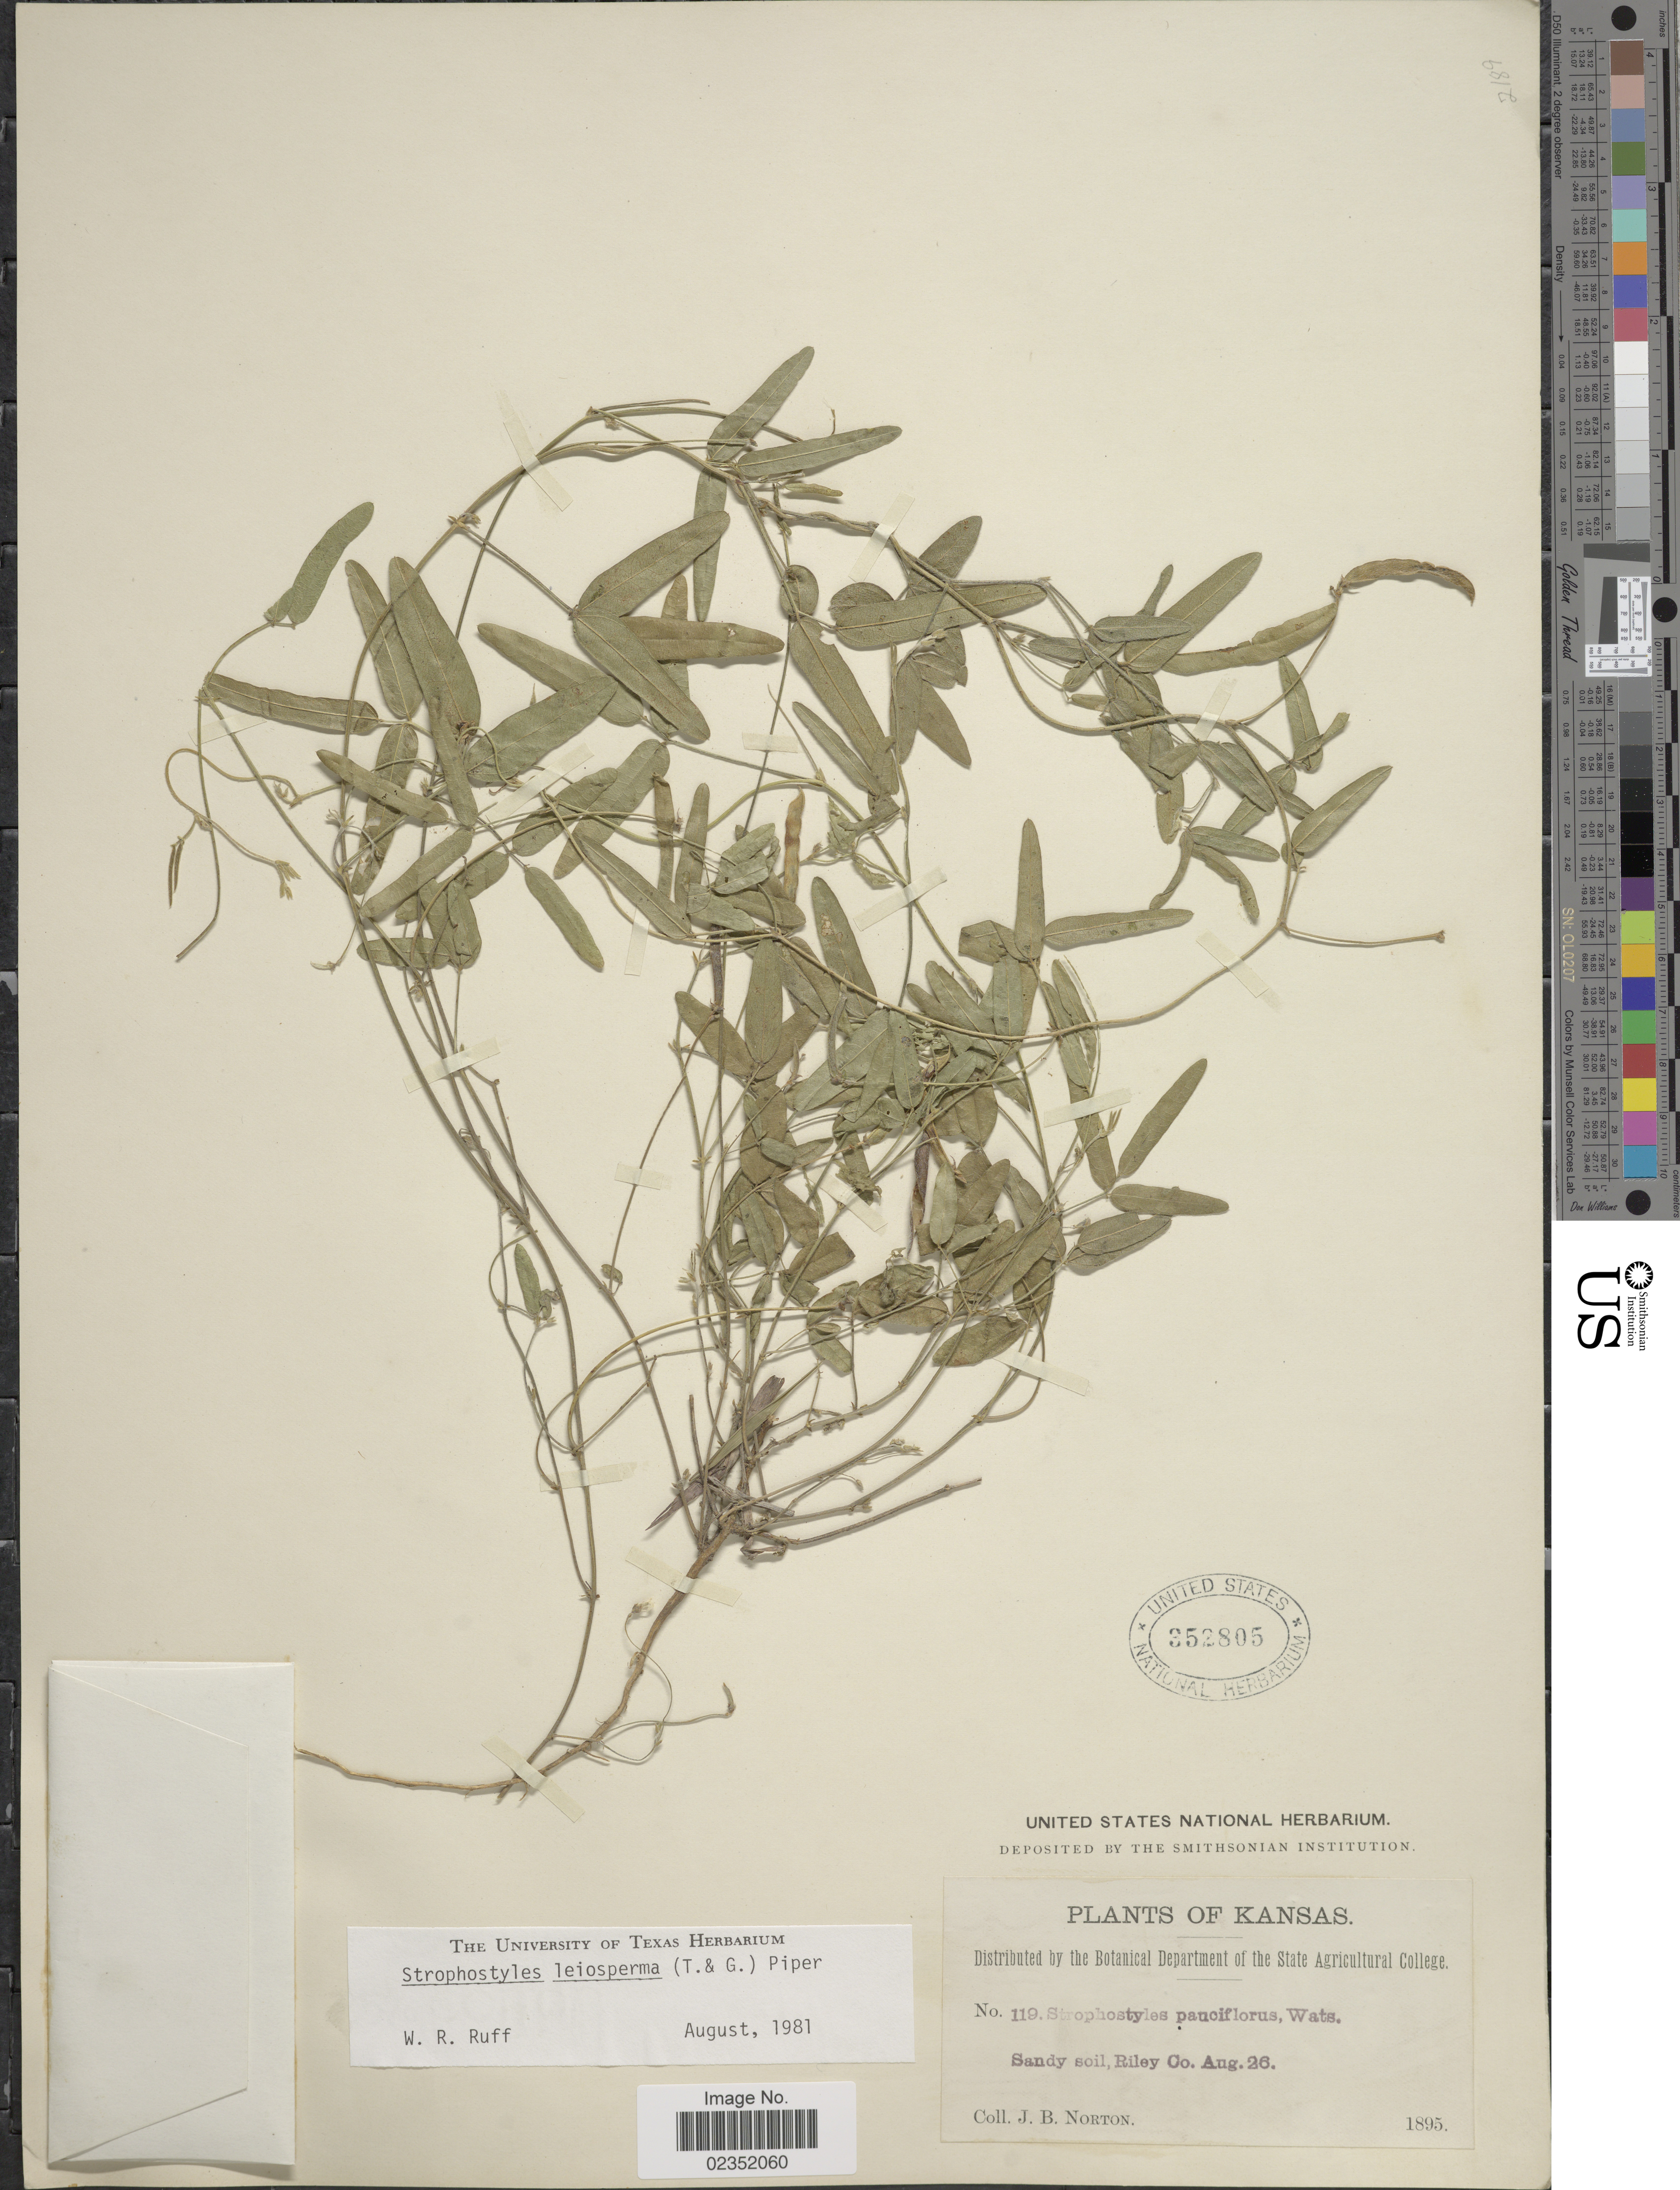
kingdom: Plantae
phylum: Tracheophyta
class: Magnoliopsida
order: Fabales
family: Fabaceae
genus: Strophostyles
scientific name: Strophostyles leiosperma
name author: (Torr. & A. Gray) Piper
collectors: J. B. Norton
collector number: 119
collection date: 1895-08-26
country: United States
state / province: Kansas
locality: Sandy soil, Riley Co.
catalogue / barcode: US 352805